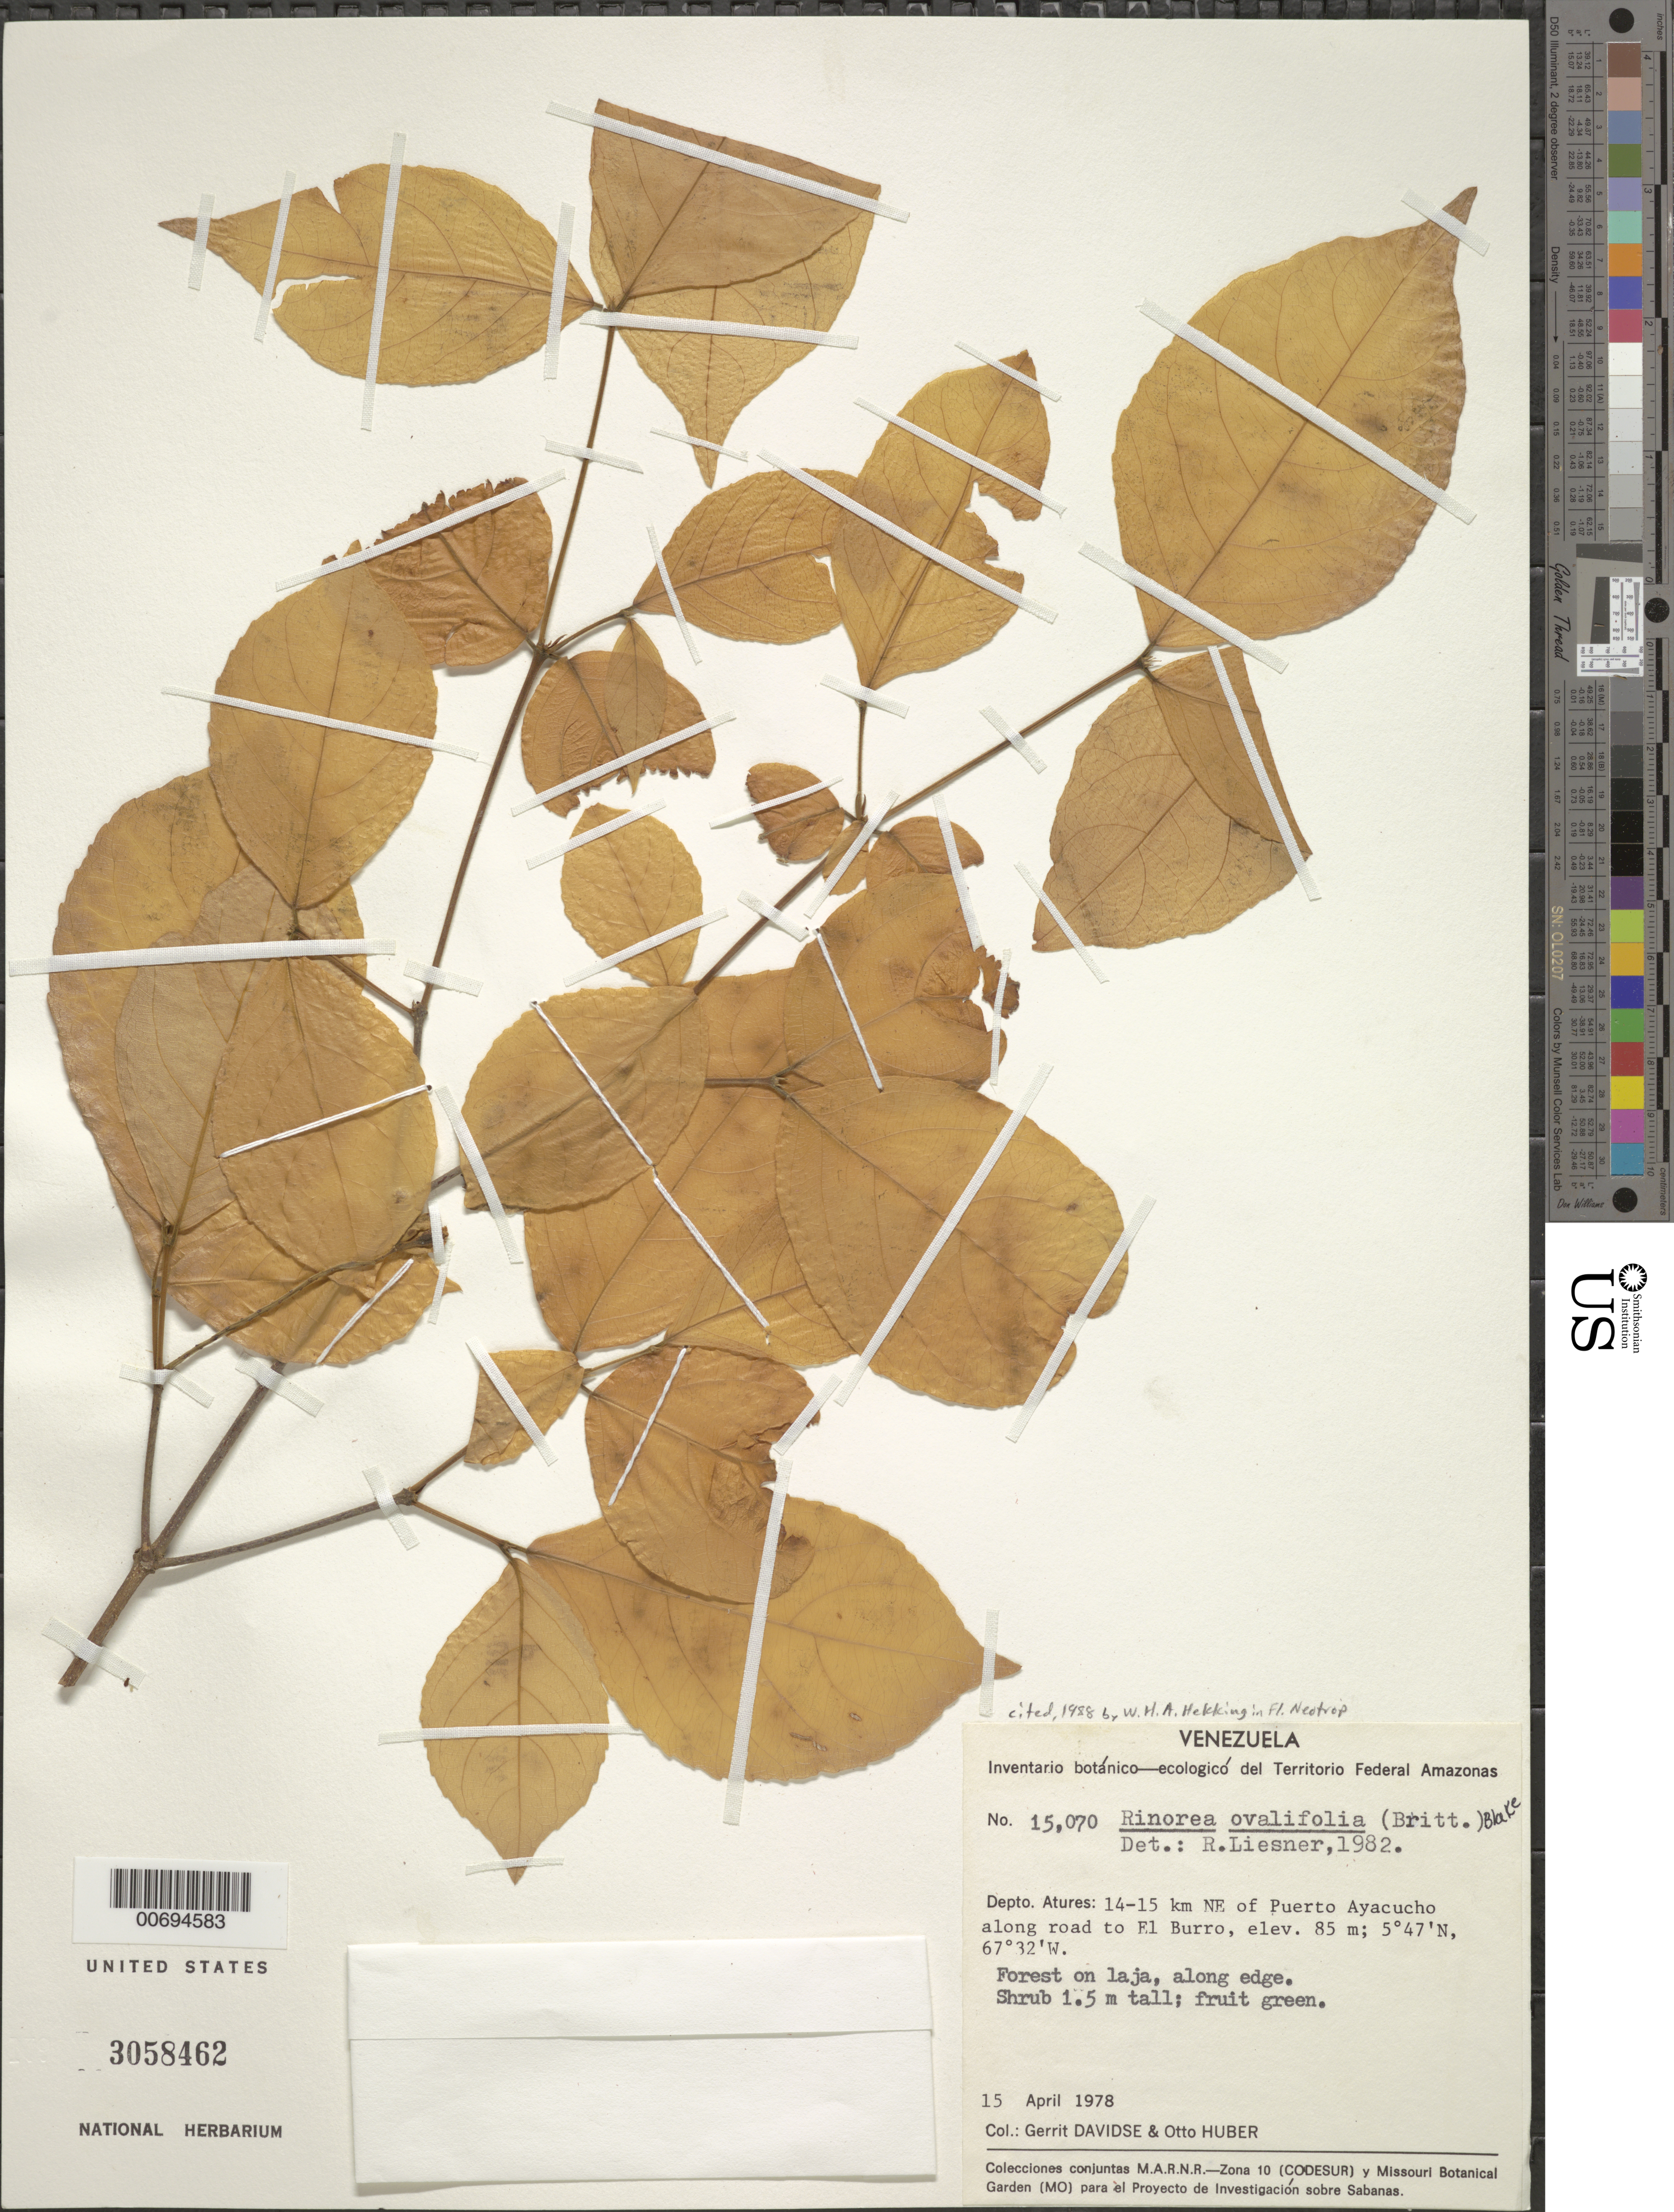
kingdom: Plantae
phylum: Tracheophyta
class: Magnoliopsida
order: Malpighiales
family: Violaceae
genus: Rinorea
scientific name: Rinorea ovalifolia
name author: (Britton) S.F. Blake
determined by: Hekking, W. H. A.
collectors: G. Davidse & O. Huber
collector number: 15070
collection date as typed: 15-Apr-78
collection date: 1978-04-15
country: Venezuela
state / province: Amazonas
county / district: Atures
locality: Puerto Ayacucho, 14-15 km NE of on road to El Burro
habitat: Forest on laja, along edge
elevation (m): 85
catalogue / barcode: US 3058462